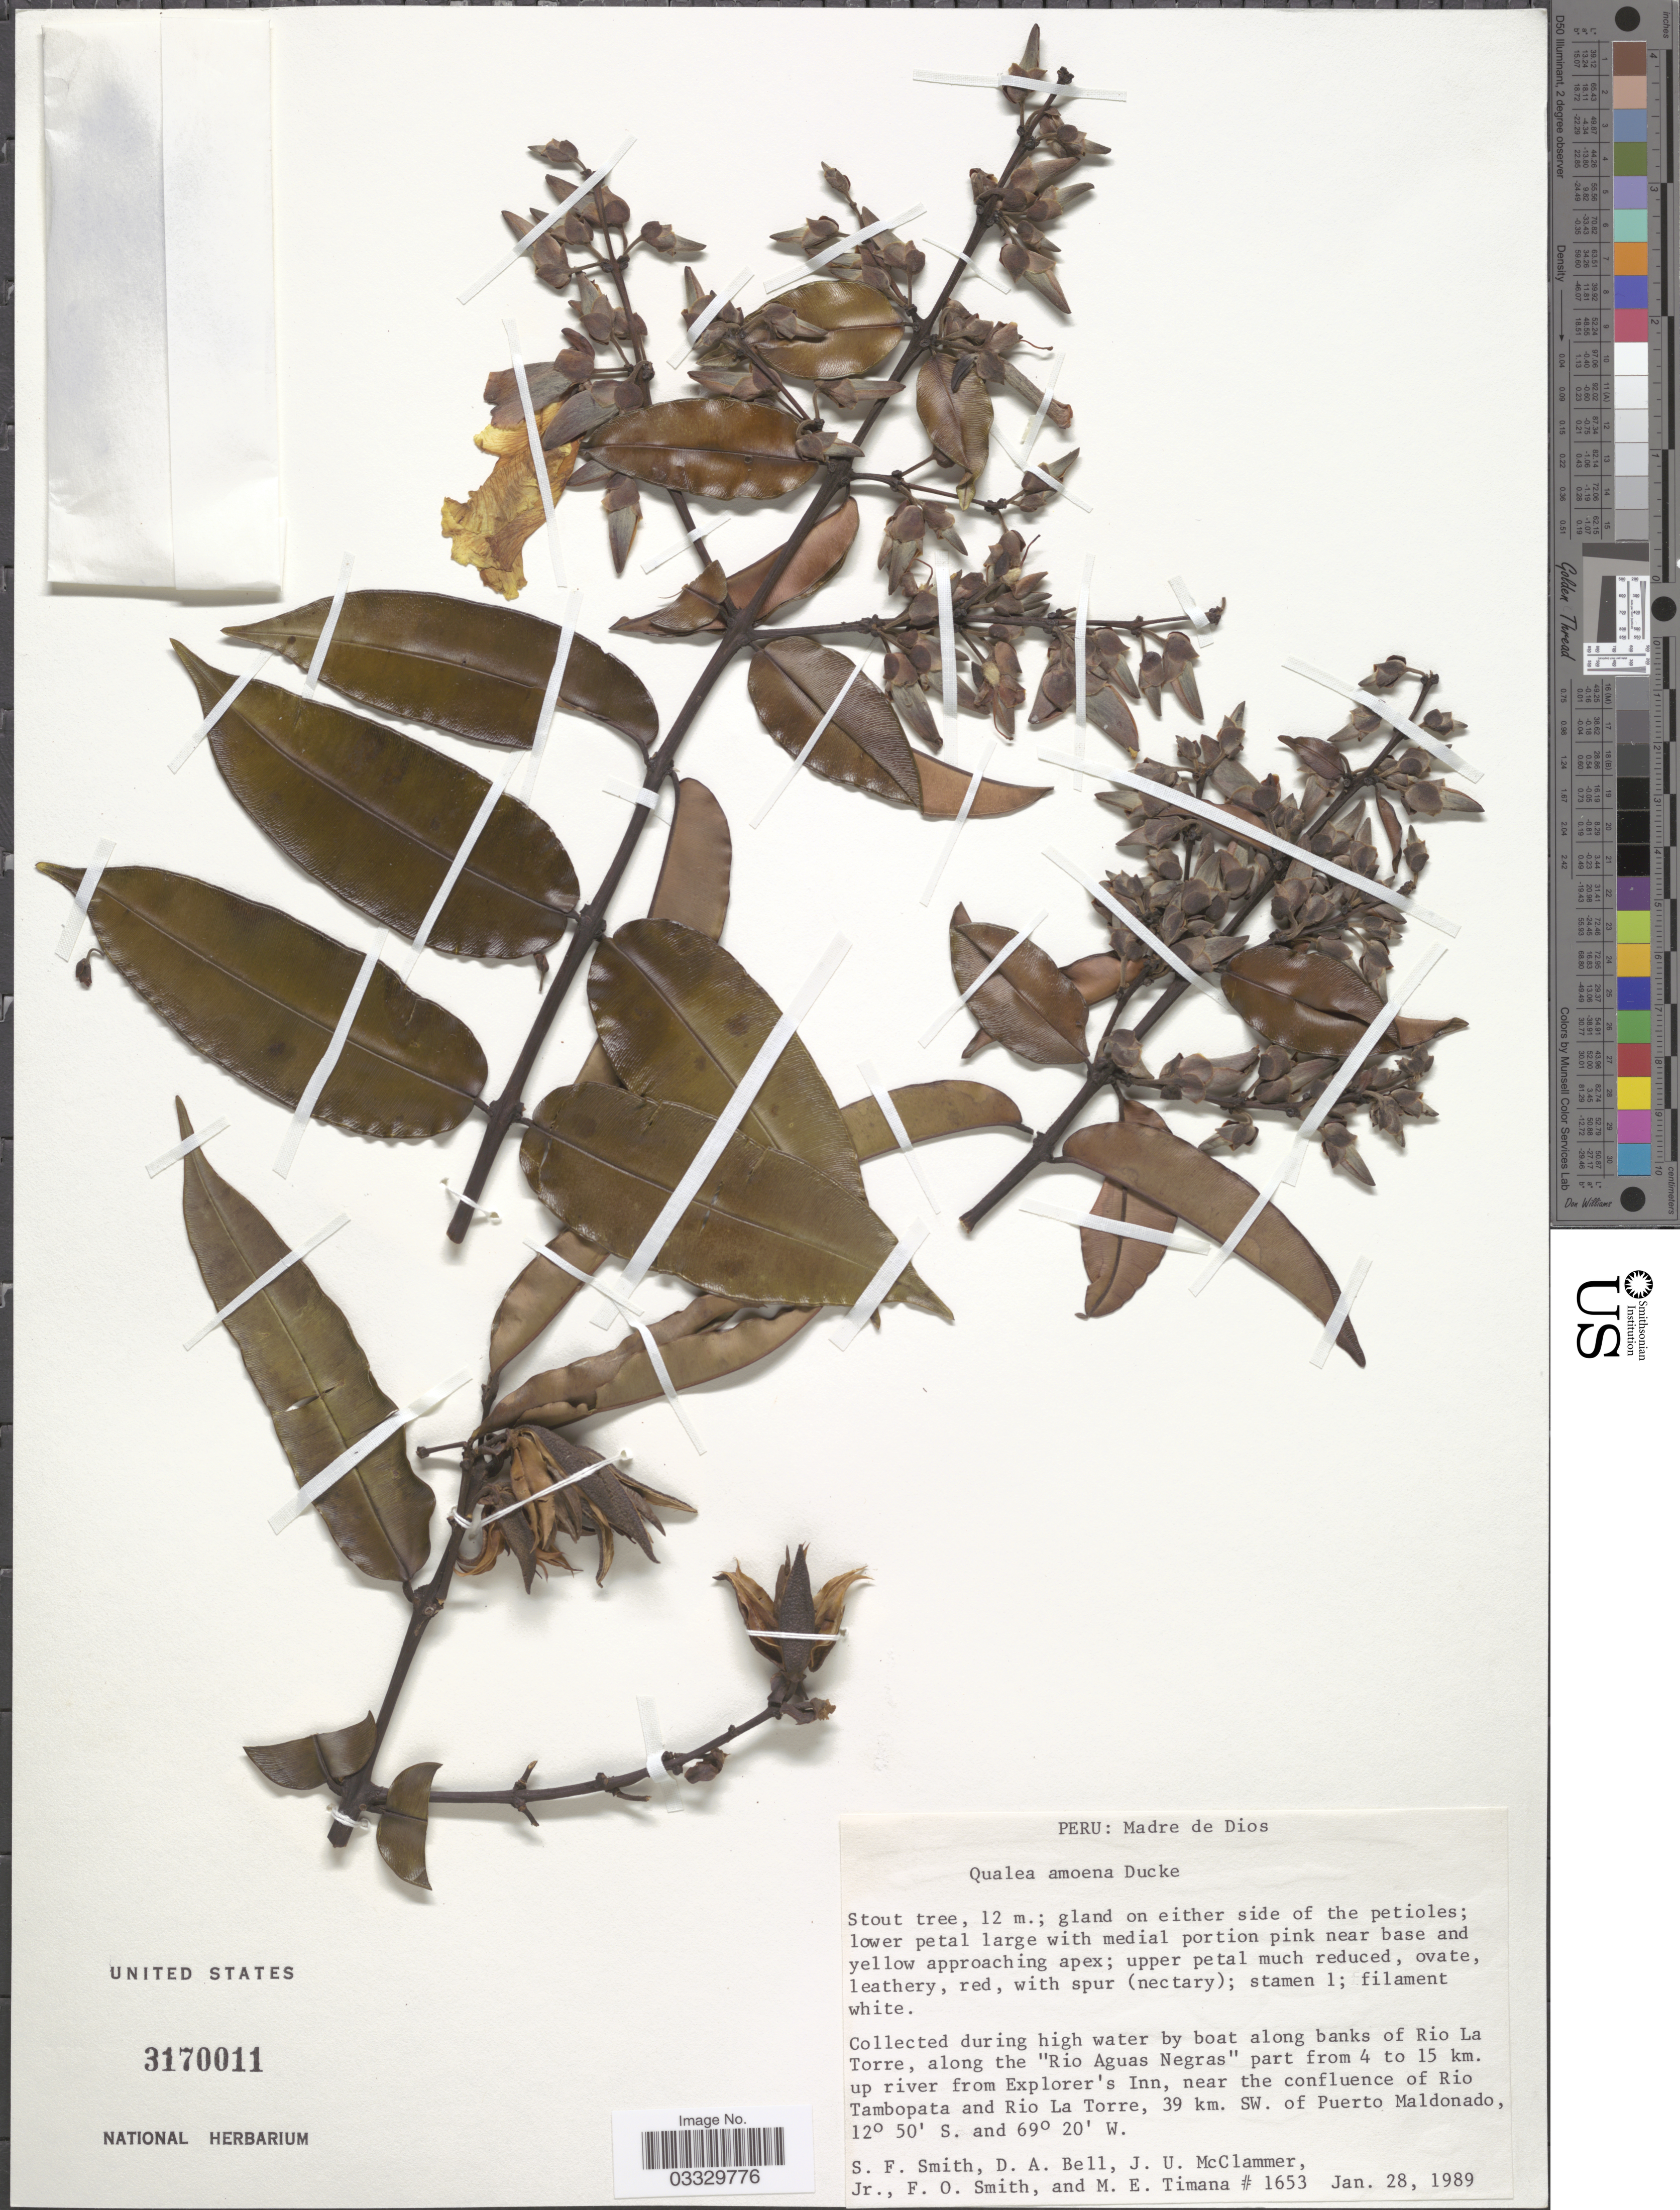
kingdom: Plantae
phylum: Tracheophyta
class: Magnoliopsida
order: Myrtales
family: Vochysiaceae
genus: Qualea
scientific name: Qualea amoena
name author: Ducke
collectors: S.F. Smith, D. A. Bell, J. McClammer Jr. & F. Smith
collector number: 1653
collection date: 1989-01-28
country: Peru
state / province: Madre de Dios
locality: During high water by boat along banks of Rio La Torre, along the "Rio Aguas Negras" part from 4 to 15 km. up river from Explorer's Inn, near the confluence of Rio Tambopata and Rio La Torre, 39 km. SW. of Puerto Maldonado.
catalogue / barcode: US 3170011